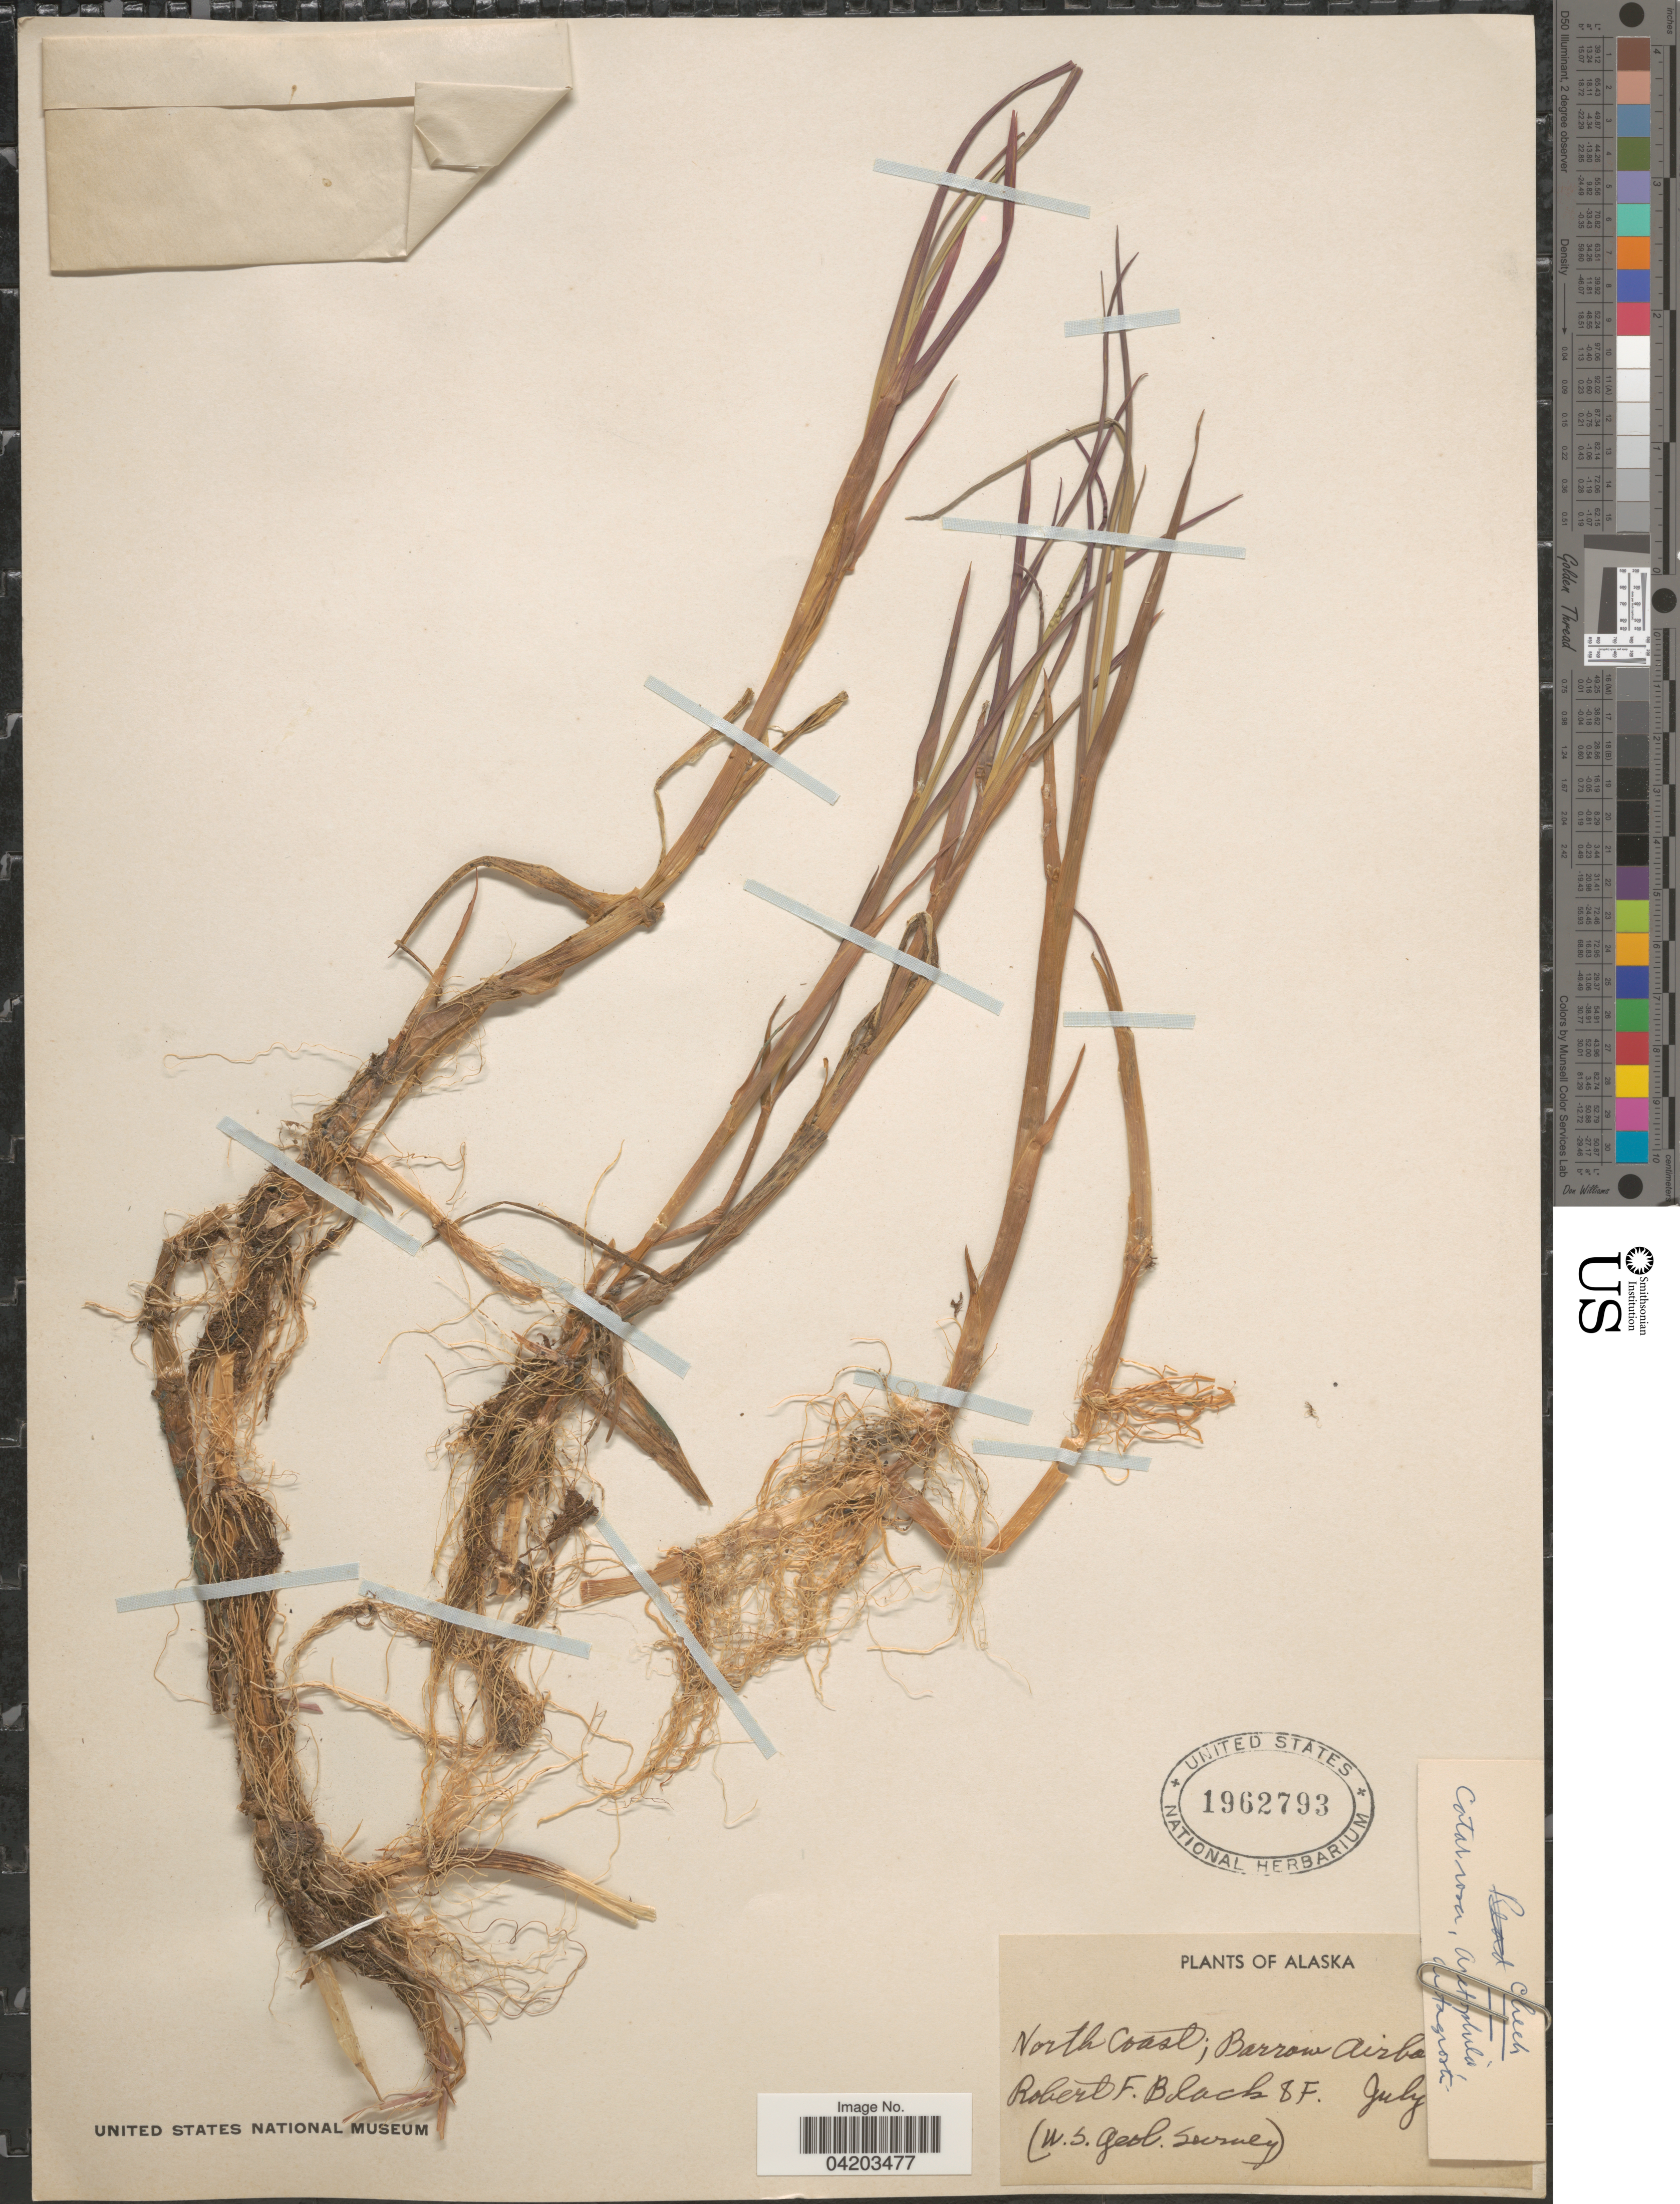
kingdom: Plantae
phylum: Tracheophyta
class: Liliopsida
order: Poales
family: Poaceae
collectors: R. F. Black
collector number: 87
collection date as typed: July !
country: United States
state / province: Alaska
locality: North Coast; Barrow Airbase. (U.S. Geol. Survey).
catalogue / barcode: US 1962793